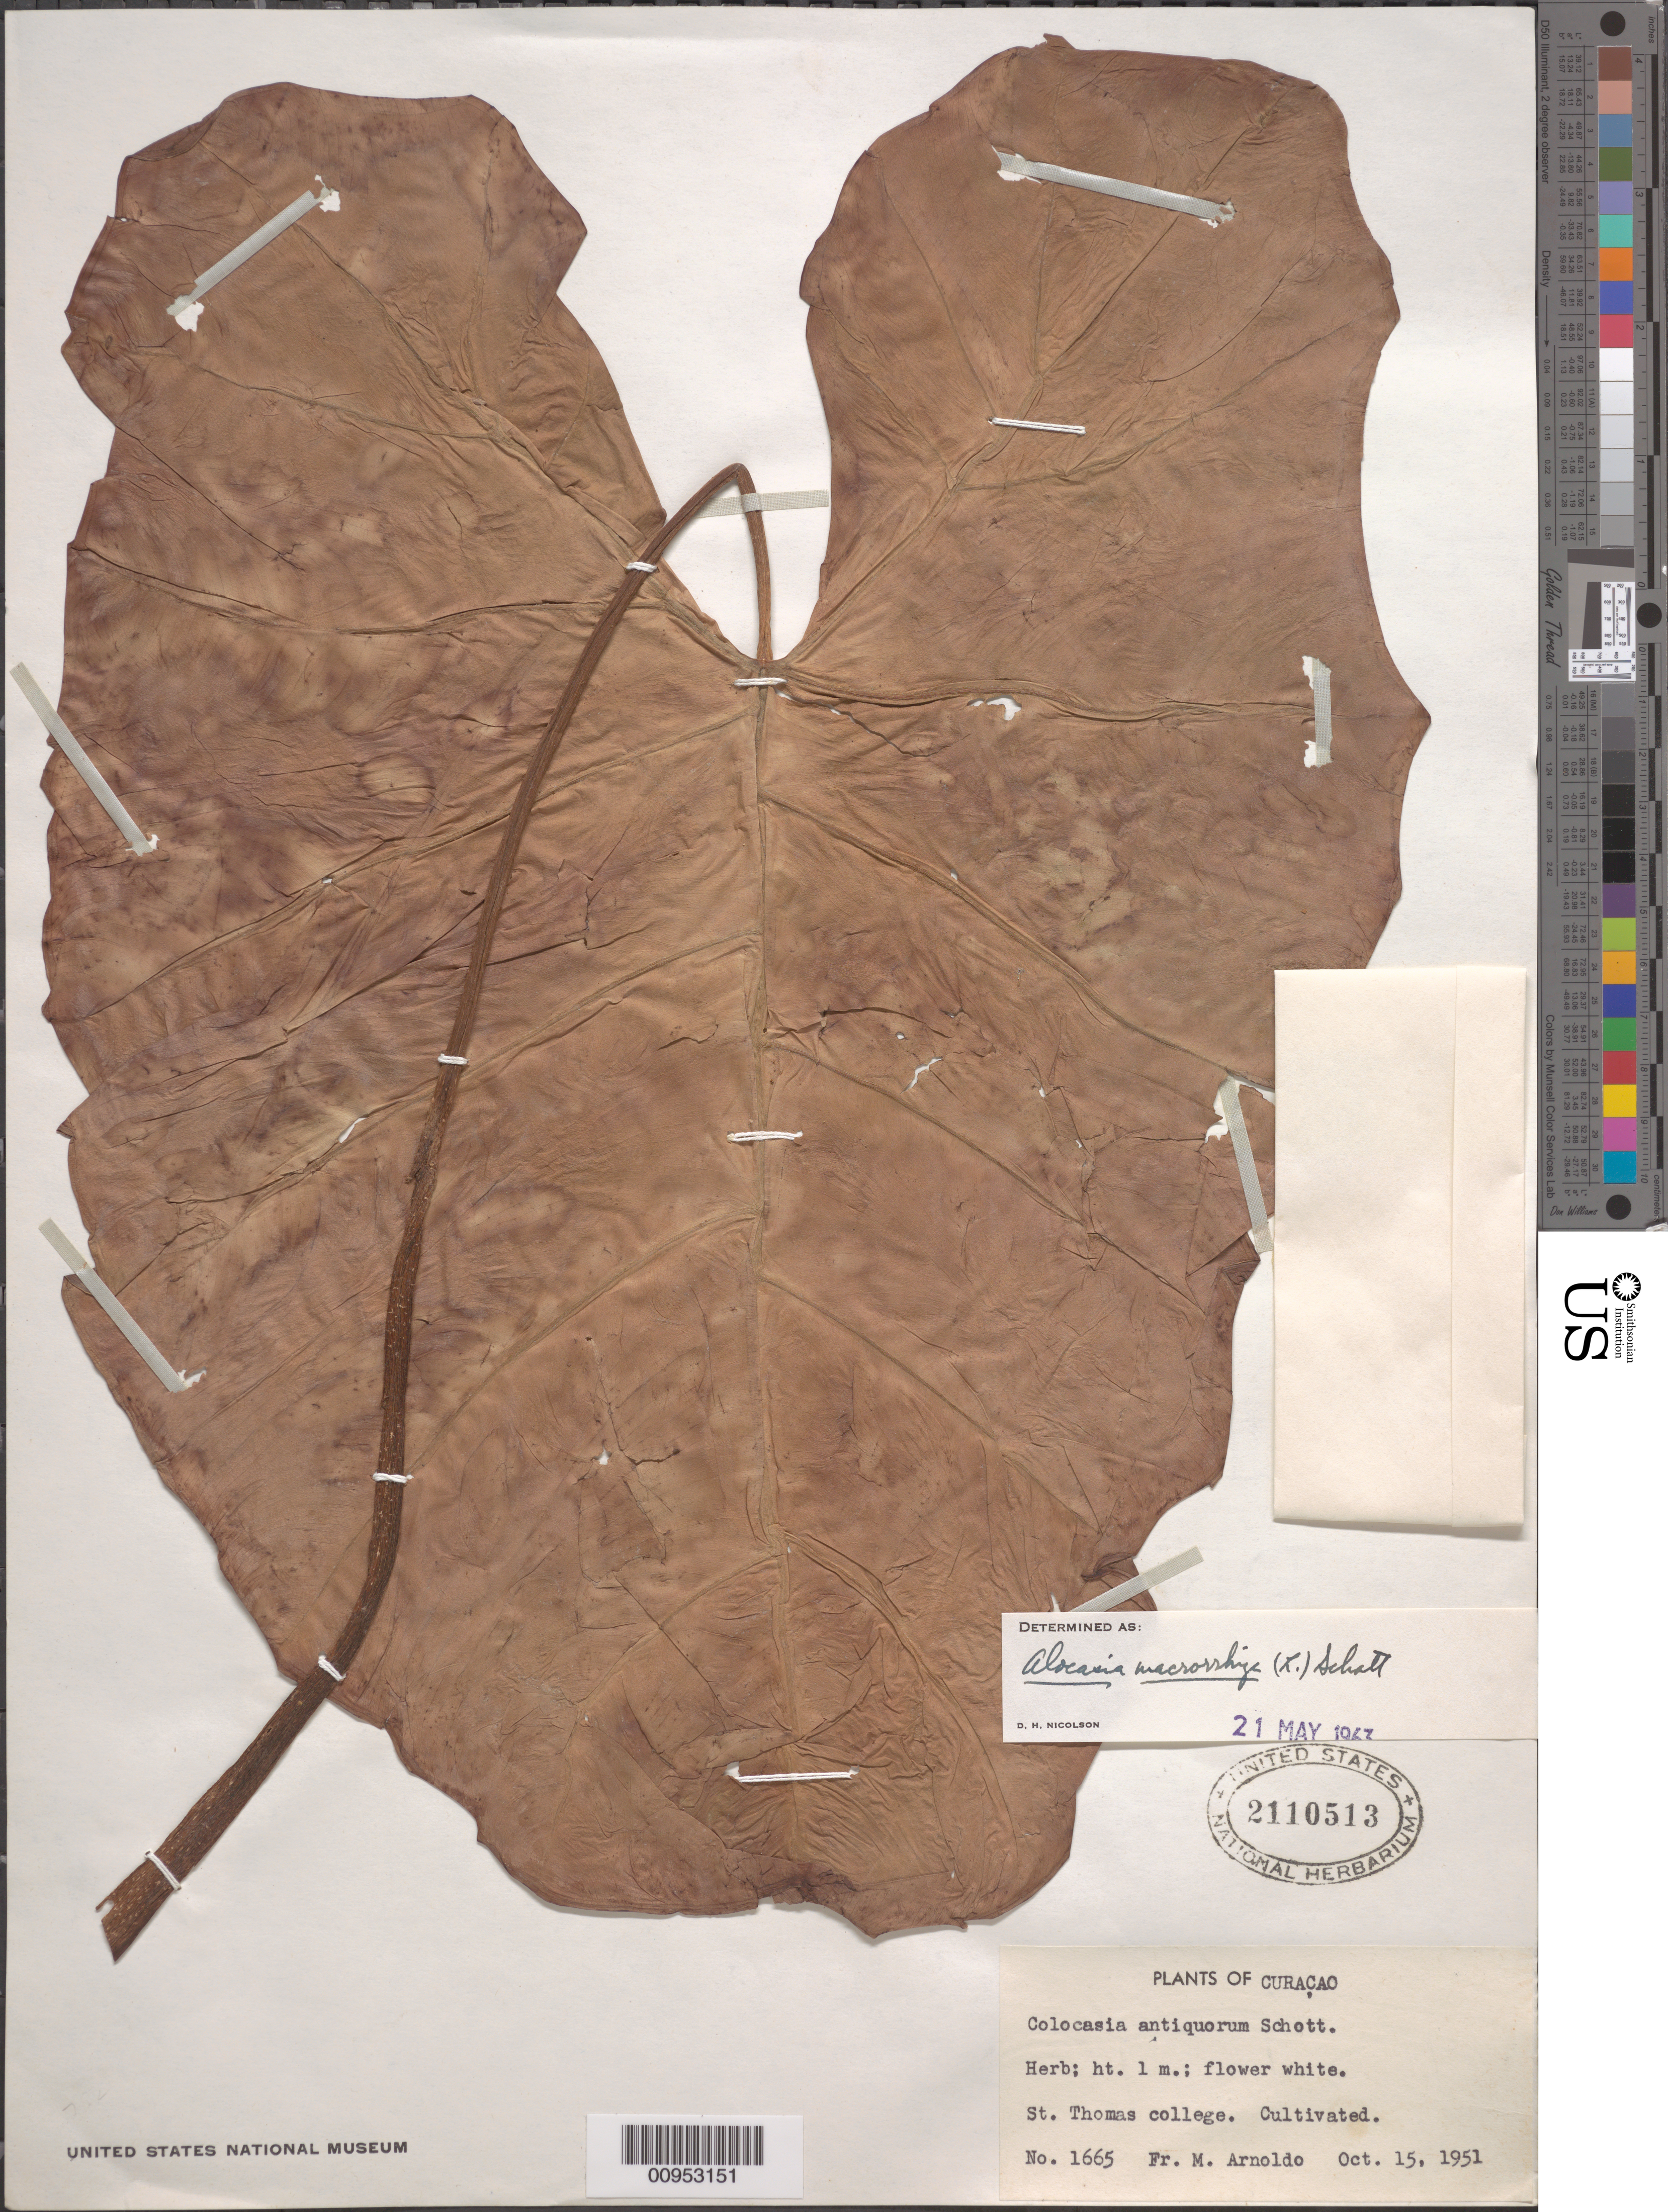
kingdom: Plantae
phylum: Tracheophyta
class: Liliopsida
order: Alismatales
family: Araceae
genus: Alocasia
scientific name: Alocasia macrorrhizos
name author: (L.) G. Don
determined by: Nicolson, Dan H.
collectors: N. Arnoldo-Broeders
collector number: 1665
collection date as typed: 15 Oct 1951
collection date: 1951-10-15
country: Curaçao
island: Curaçao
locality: St. Thomas College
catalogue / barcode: US 2110513